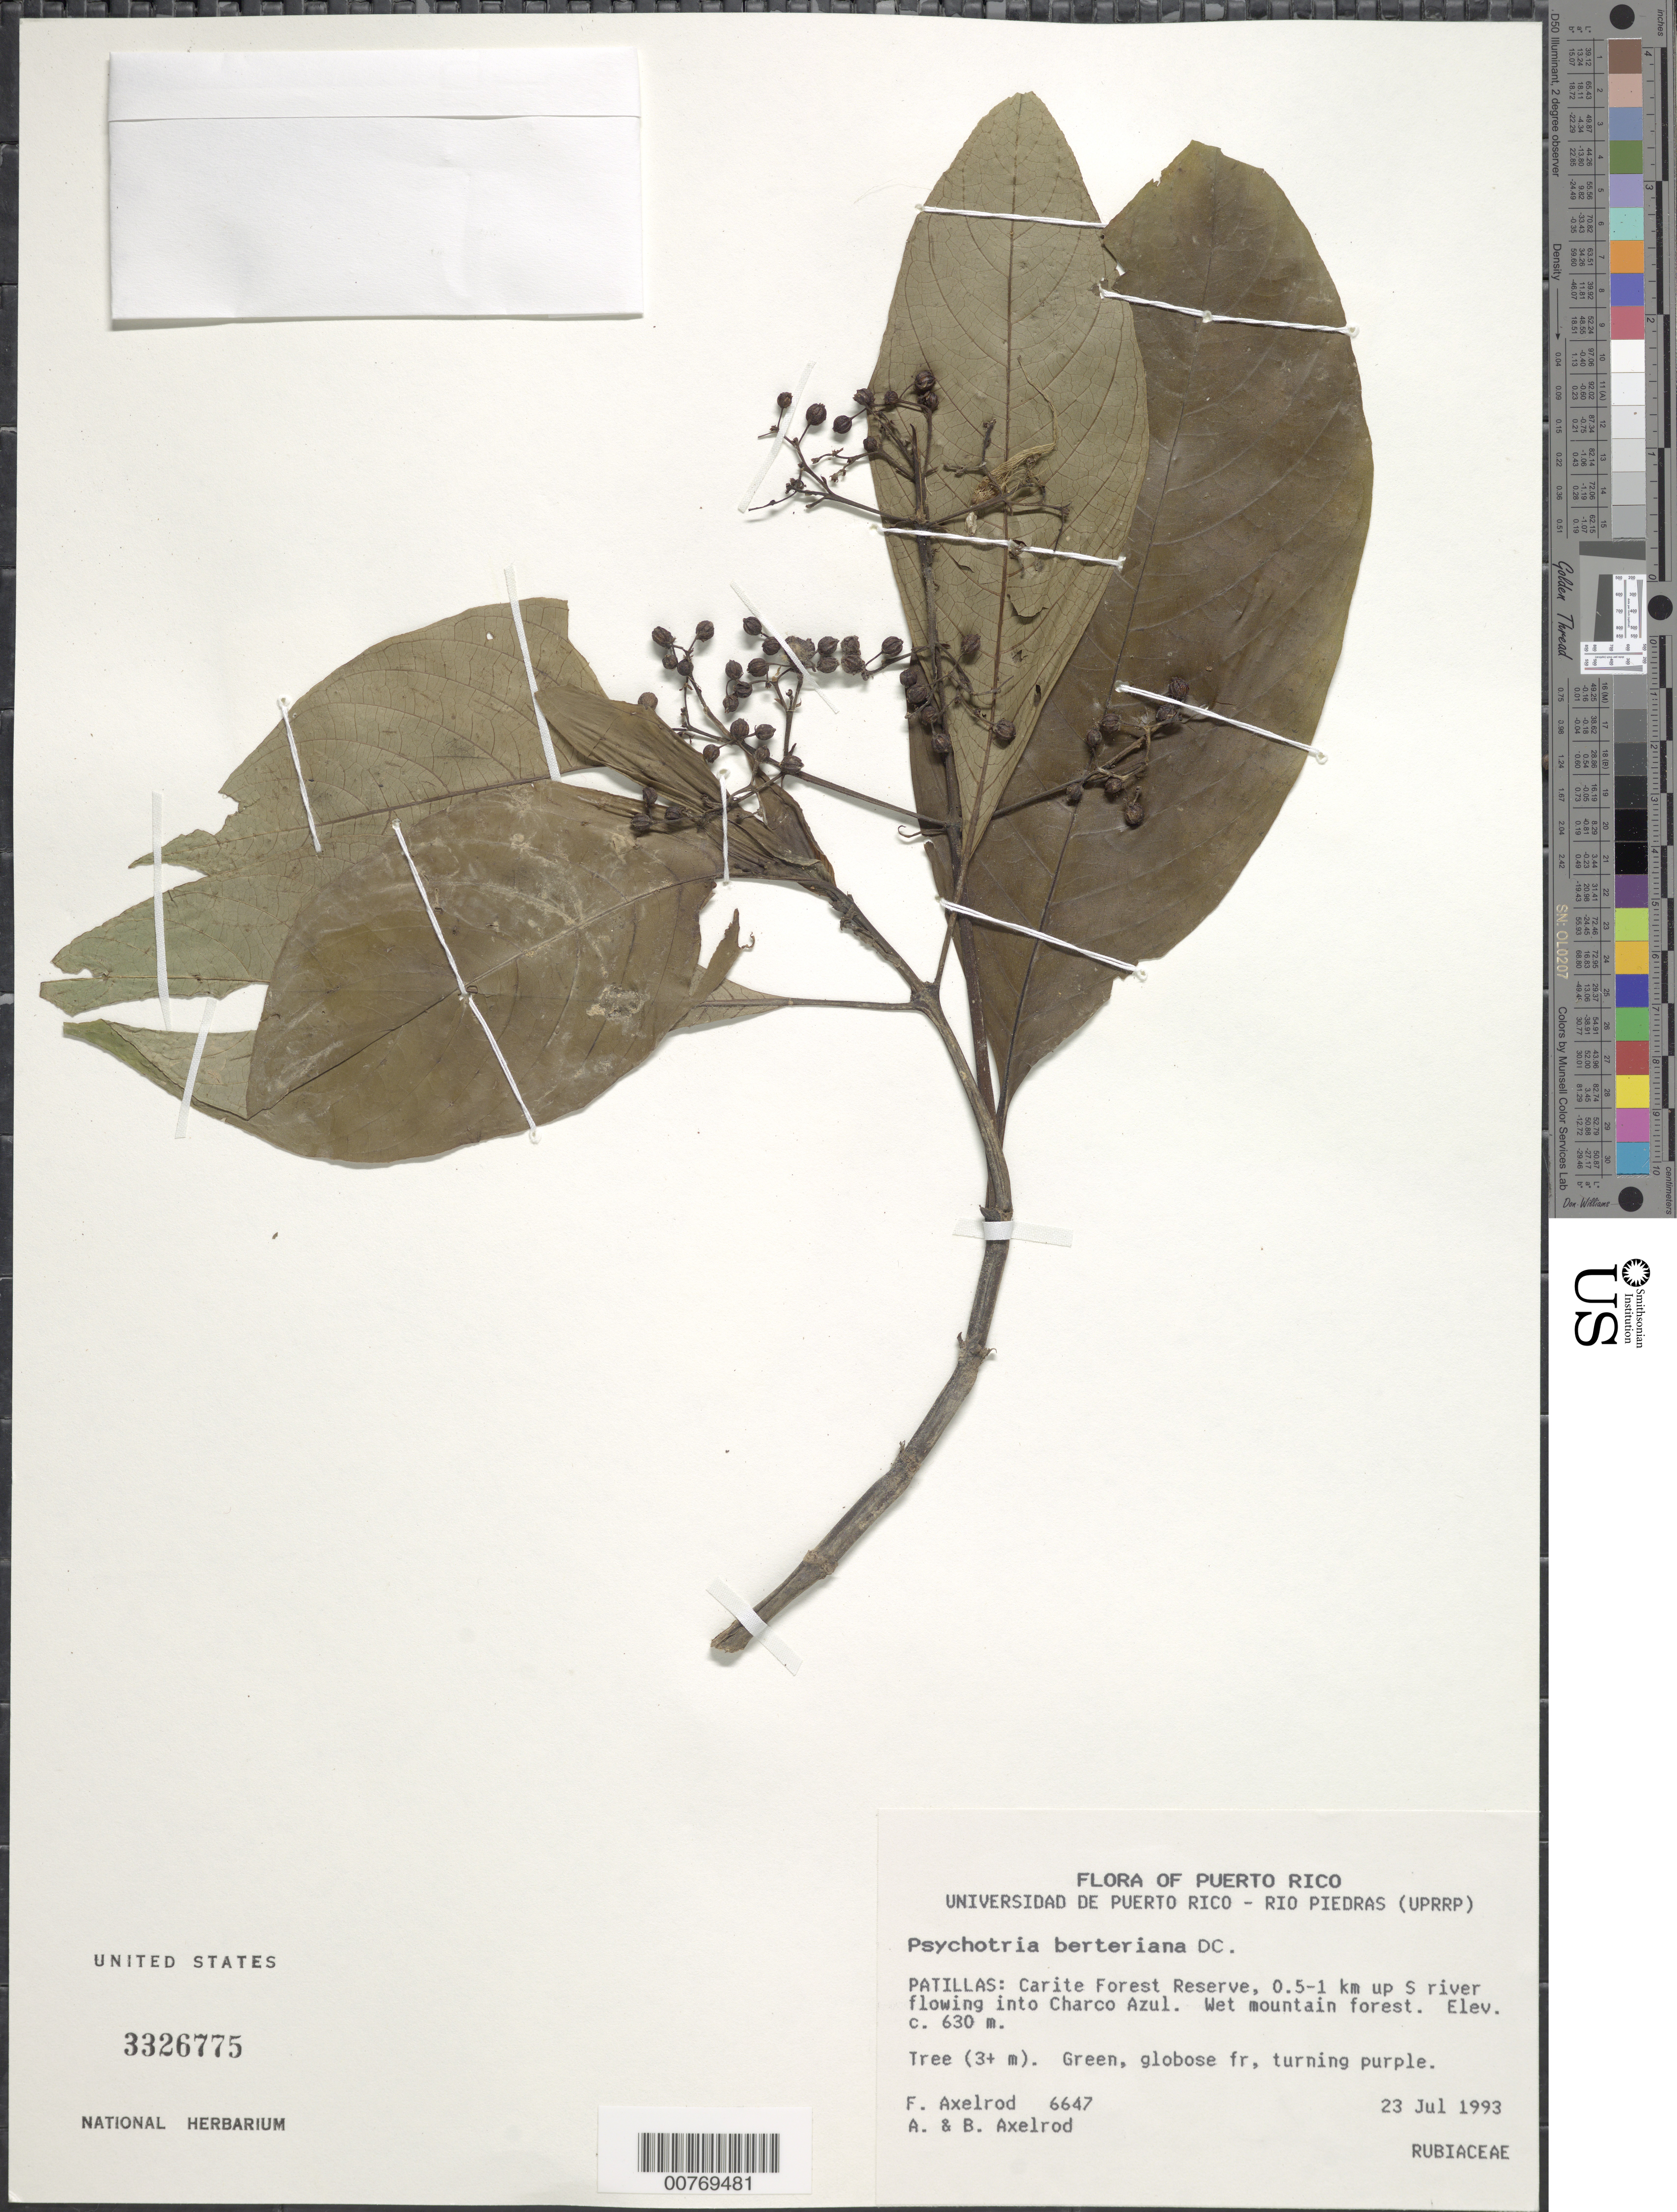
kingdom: Plantae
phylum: Tracheophyta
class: Magnoliopsida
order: Gentianales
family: Rubiaceae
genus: Psychotria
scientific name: Psychotria berteroana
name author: DC.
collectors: F. S. Axelrod, A. Axelrod & B. Axelrod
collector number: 6647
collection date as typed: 23 Jul 1993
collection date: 1993-07-23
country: Puerto Rico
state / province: Patillas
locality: Patillas: Carite Forest Reserve, 0.5-1 km up S river flowing into Charco Azul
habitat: Wet mountain forest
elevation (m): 630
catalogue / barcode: US 3326775